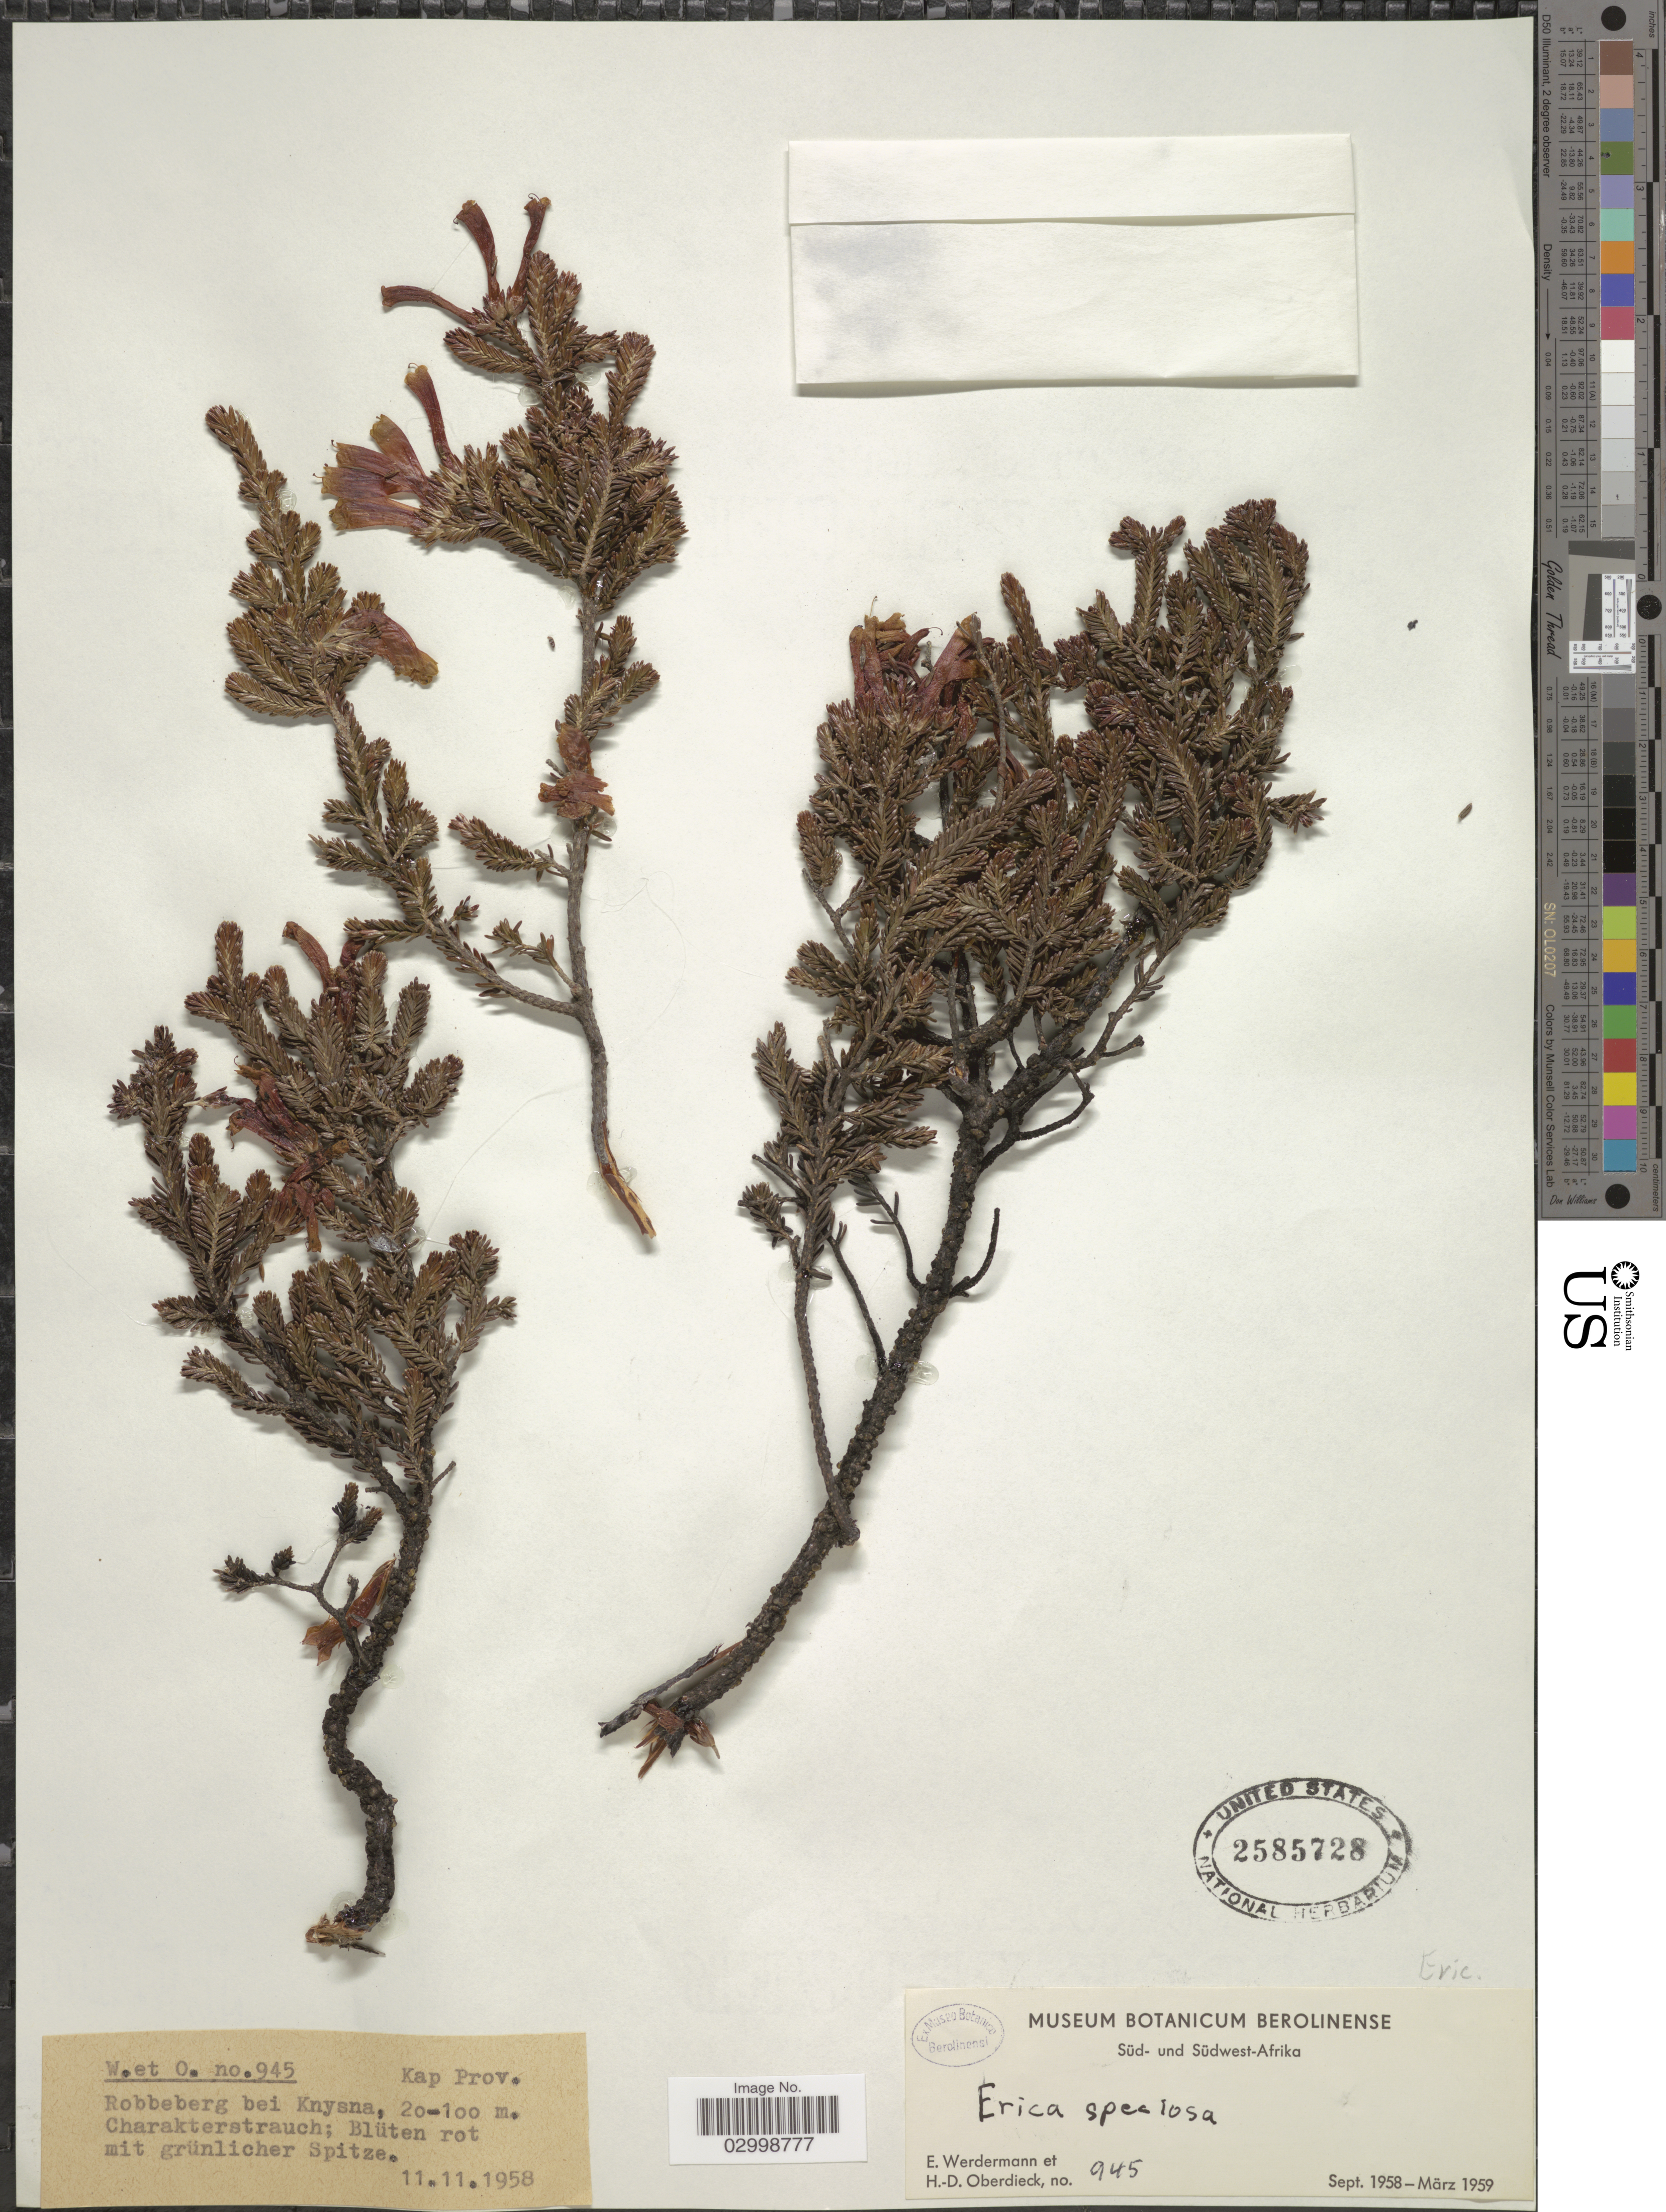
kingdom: Plantae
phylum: Tracheophyta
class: Magnoliopsida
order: Ericales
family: Ericaceae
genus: Erica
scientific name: Erica speciosa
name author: Andrews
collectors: E. Werdermann & H. Oberdieck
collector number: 945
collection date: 1958-11-11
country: South Africa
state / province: Western Cape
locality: Kap Prov. Robbeberg bei Knysna, Charakterstrauch.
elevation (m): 20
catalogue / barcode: US 2585728